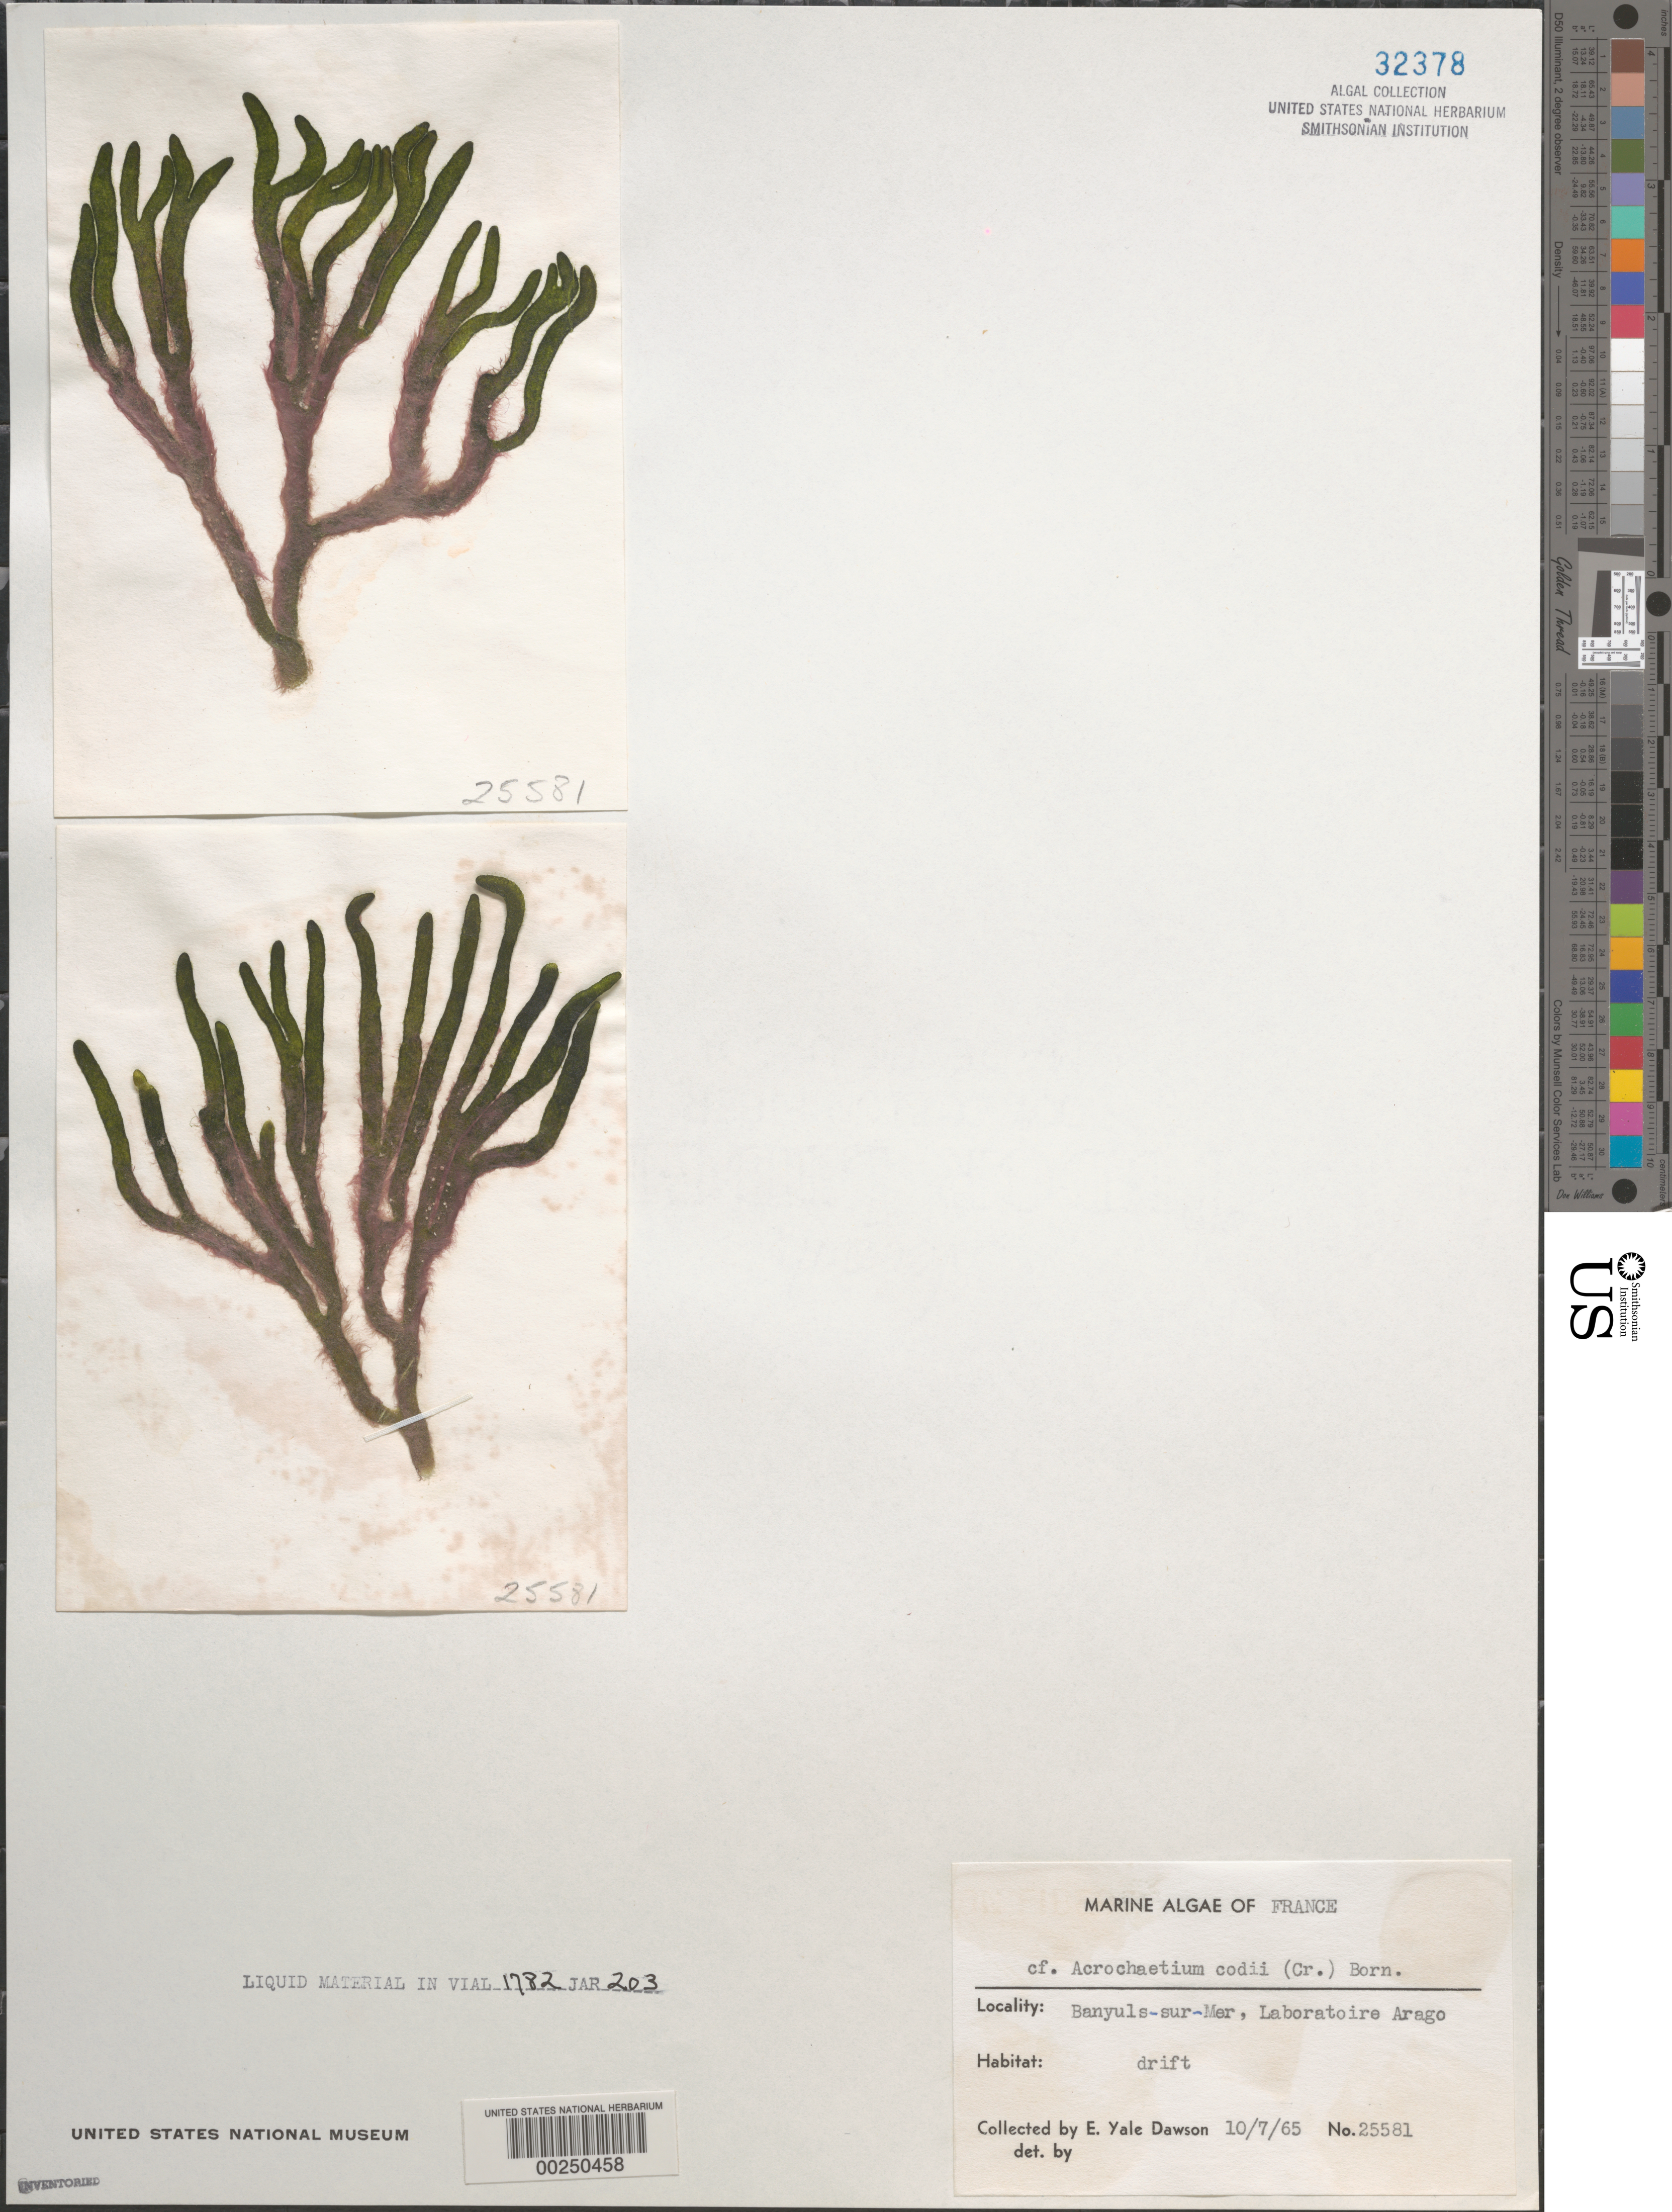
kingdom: Plantae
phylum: Rhodophyta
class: Florideophyceae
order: Colaconematales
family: Colaconemataceae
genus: Colaconema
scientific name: Colaconema caespitosum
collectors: E. Y. Dawson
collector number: EYD 25581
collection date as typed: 07 Oct 1965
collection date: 1965-10-07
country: France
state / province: Occitanie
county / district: Pyrénées-Orientales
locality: Banyuls-sur-Mer, Laboratoire Arago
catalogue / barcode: US 32378